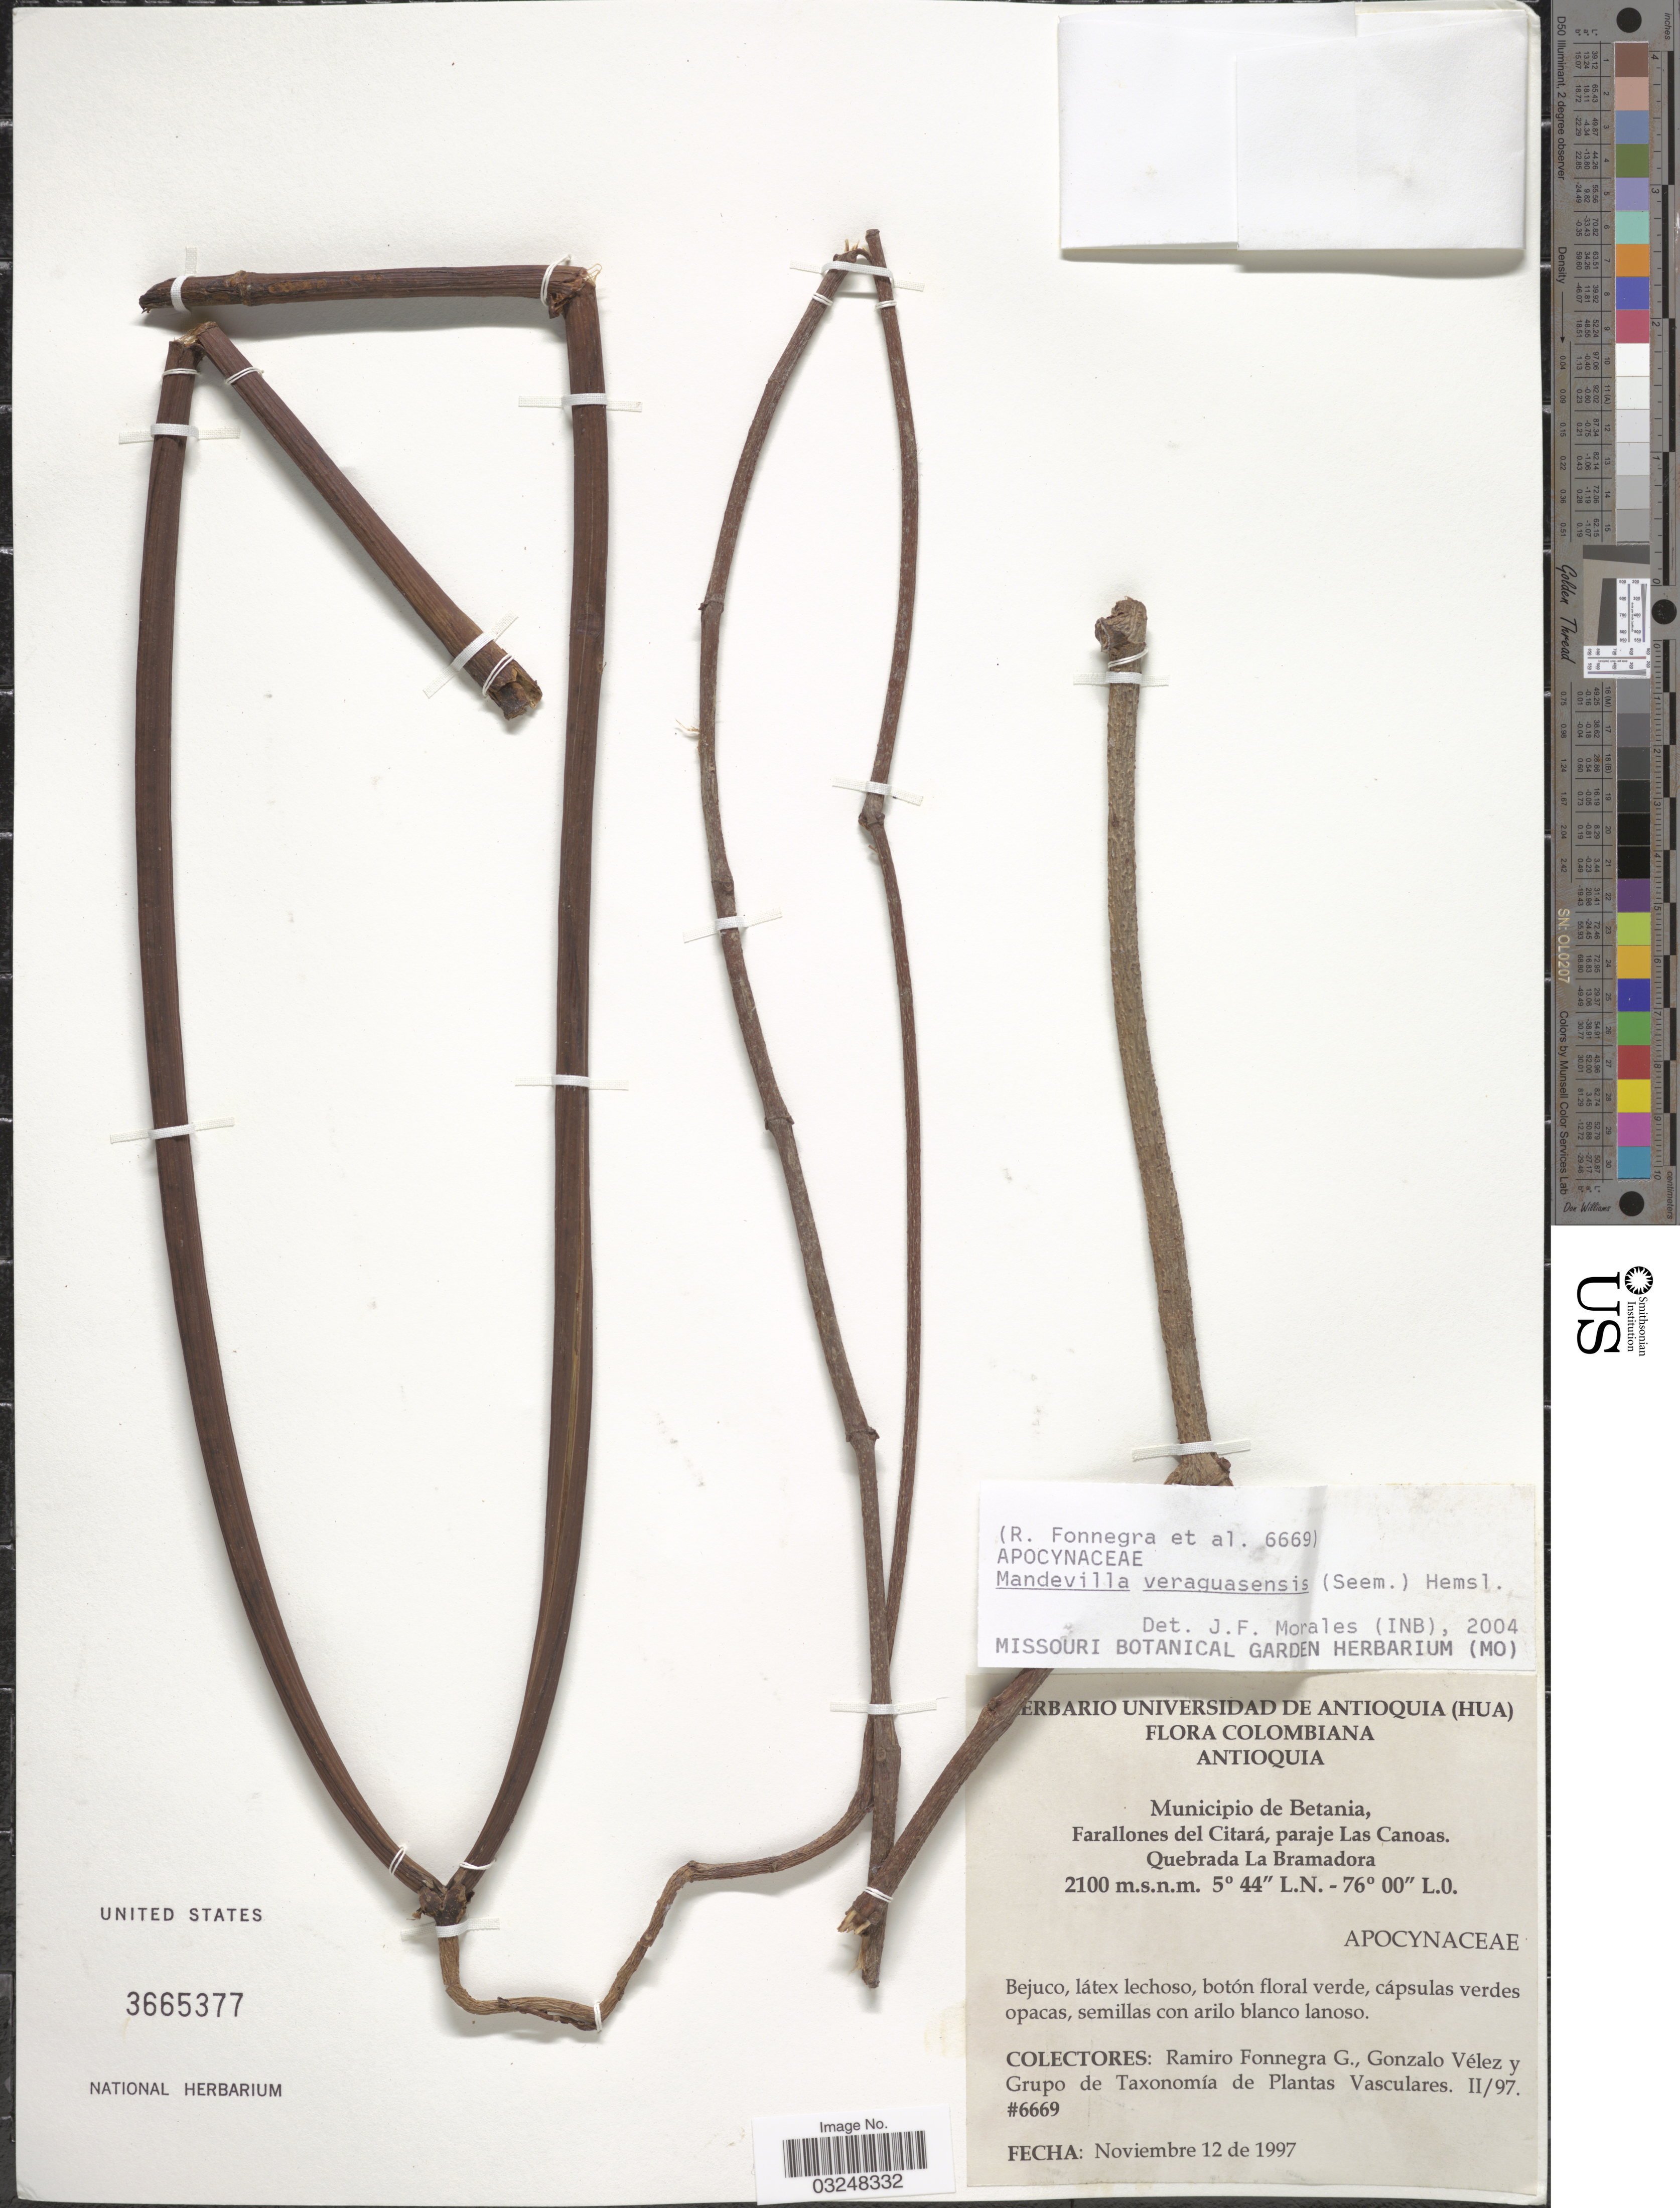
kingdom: Plantae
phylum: Tracheophyta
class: Magnoliopsida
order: Gentianales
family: Apocynaceae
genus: Mandevilla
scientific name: Mandevilla veraguensis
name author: Hemsl.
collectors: R. Fonnegra G., G. Velez & Grupo de Taxonomía de Plantas Vasculares II/97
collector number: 6669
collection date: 1997-11-12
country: Colombia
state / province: Antioquia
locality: Municipio de Betania, Farallones del Citará, paraje Las Canoas. Quebrada La Bramadora.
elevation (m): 2100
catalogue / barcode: US 3665377